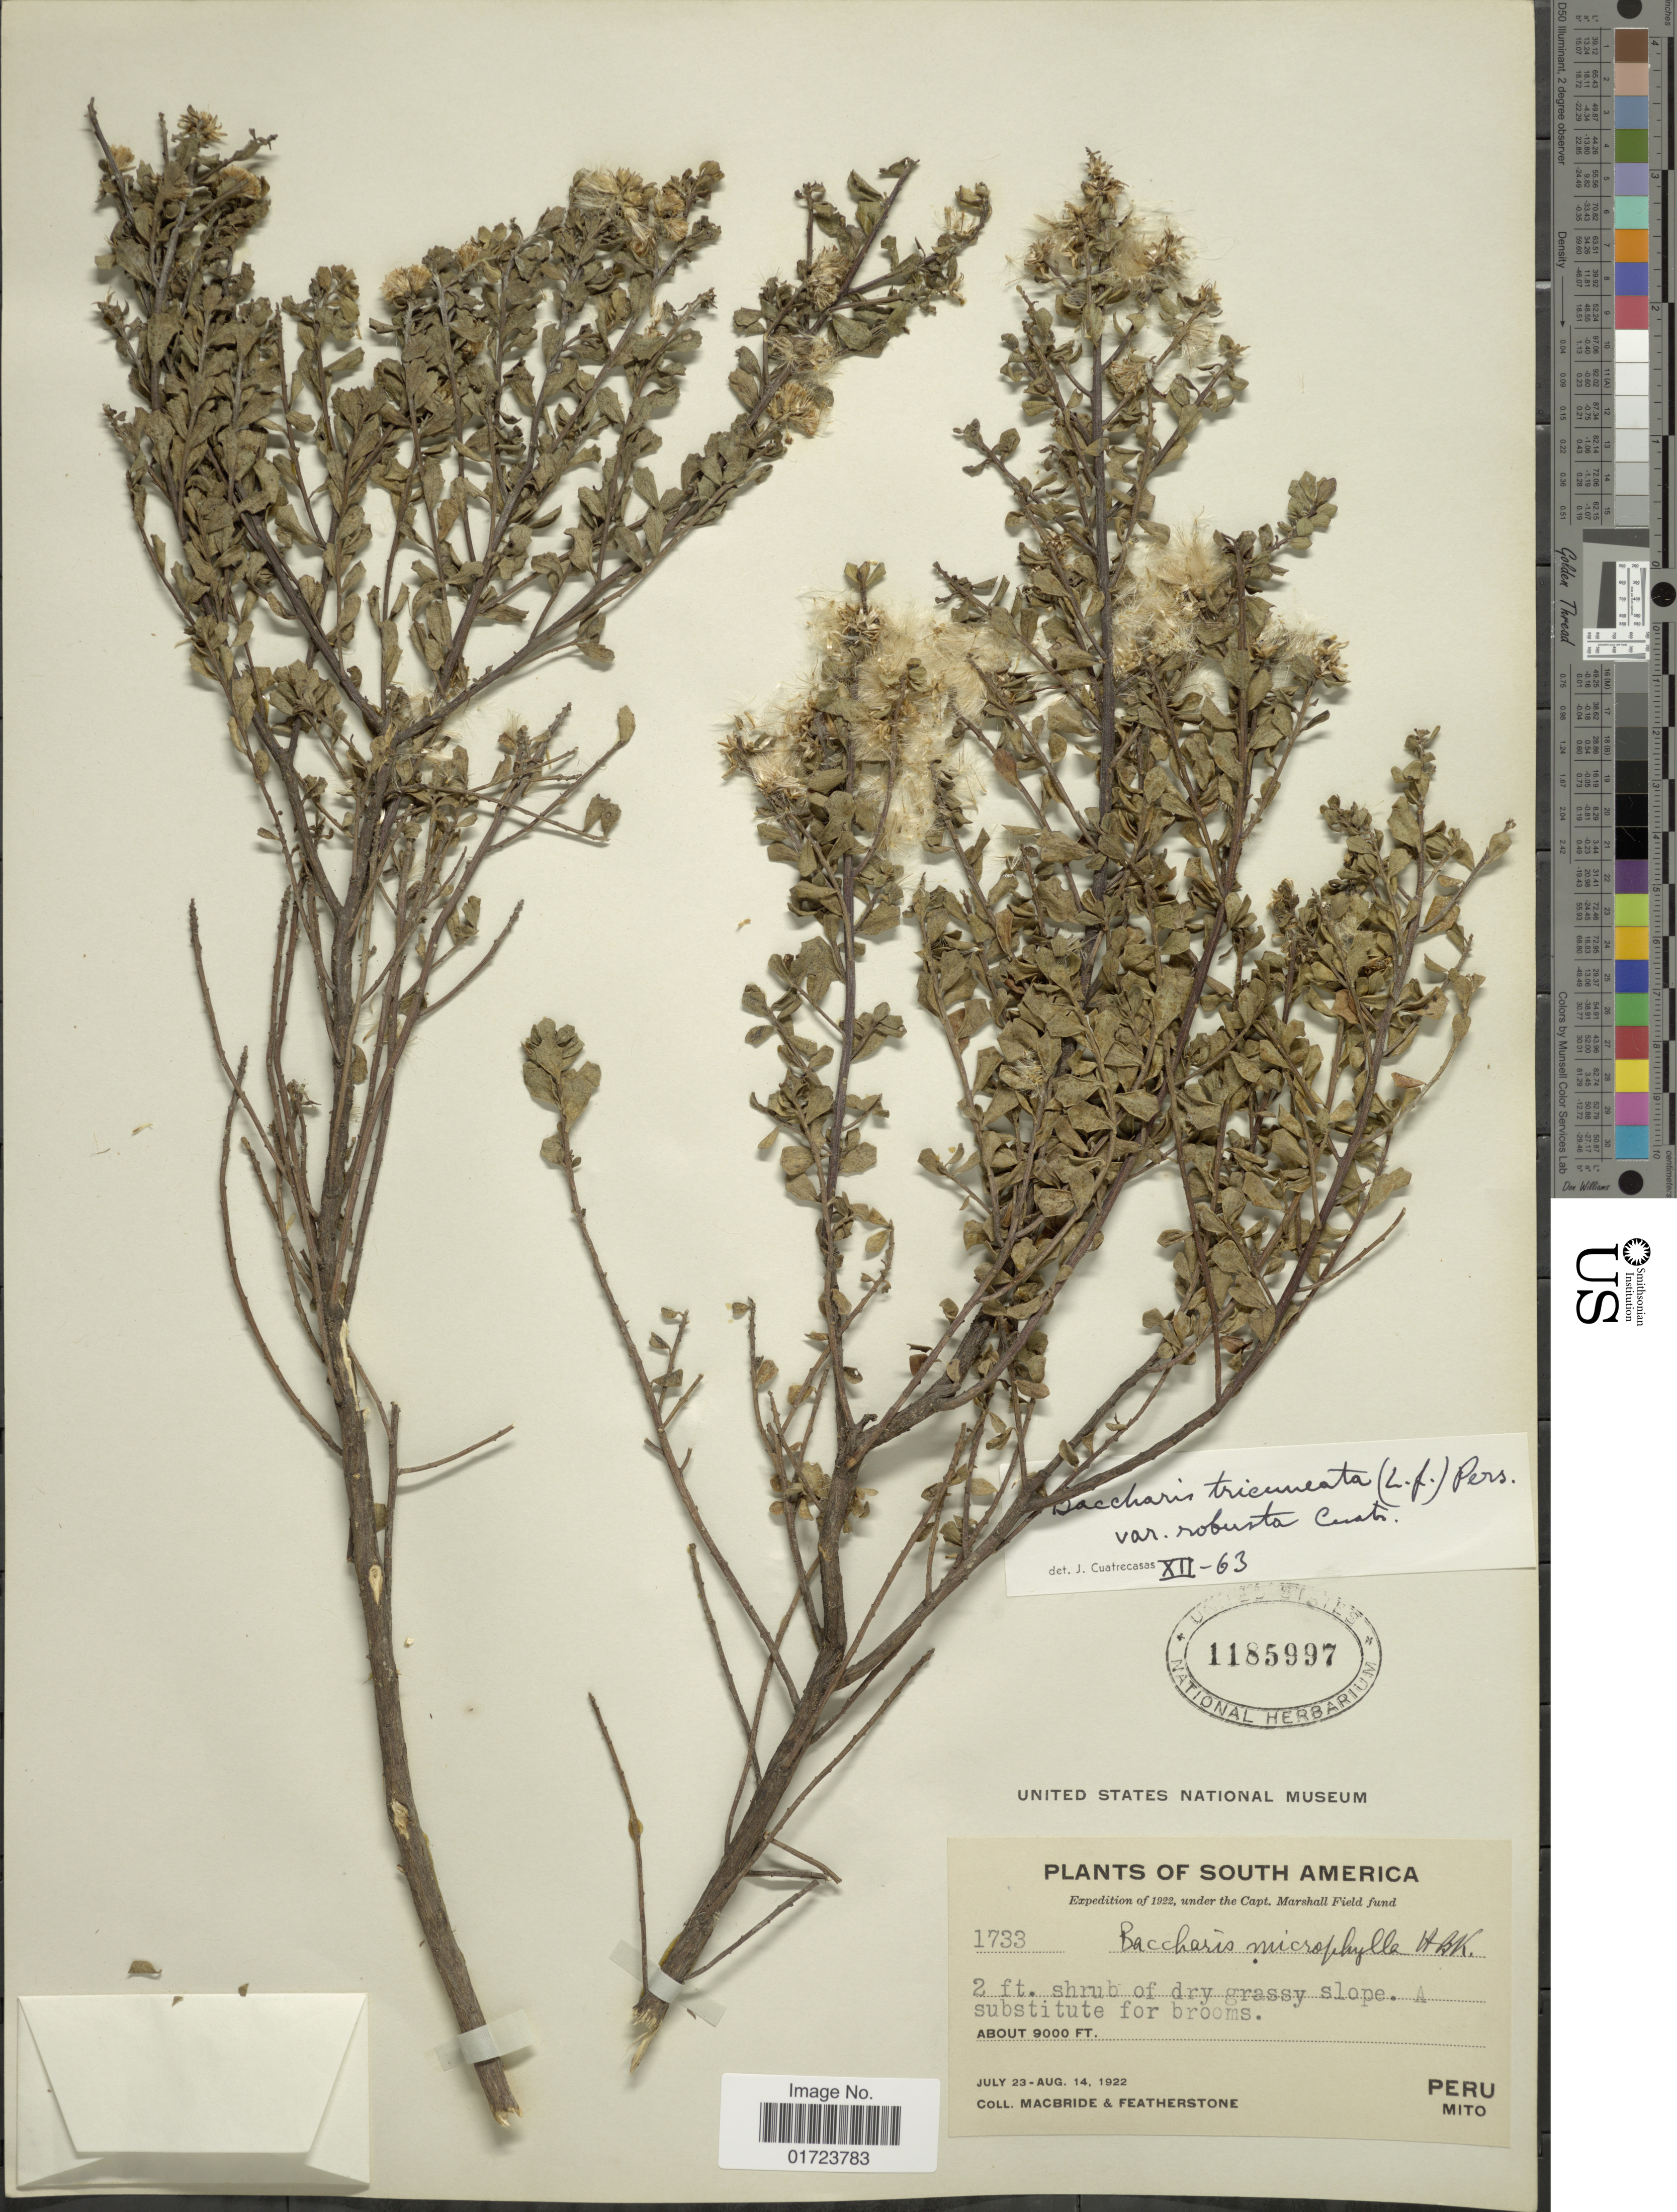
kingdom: Plantae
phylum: Tracheophyta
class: Magnoliopsida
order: Asterales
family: Asteraceae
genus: Baccharis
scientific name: Baccharis tricuneata var. robusta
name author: Cuatrec.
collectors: Macbride, -- & -. Featherstone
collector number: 1733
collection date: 1922-07-23/1922-08-14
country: Peru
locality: Peru, Mito.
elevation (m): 2743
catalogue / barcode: US 1185997